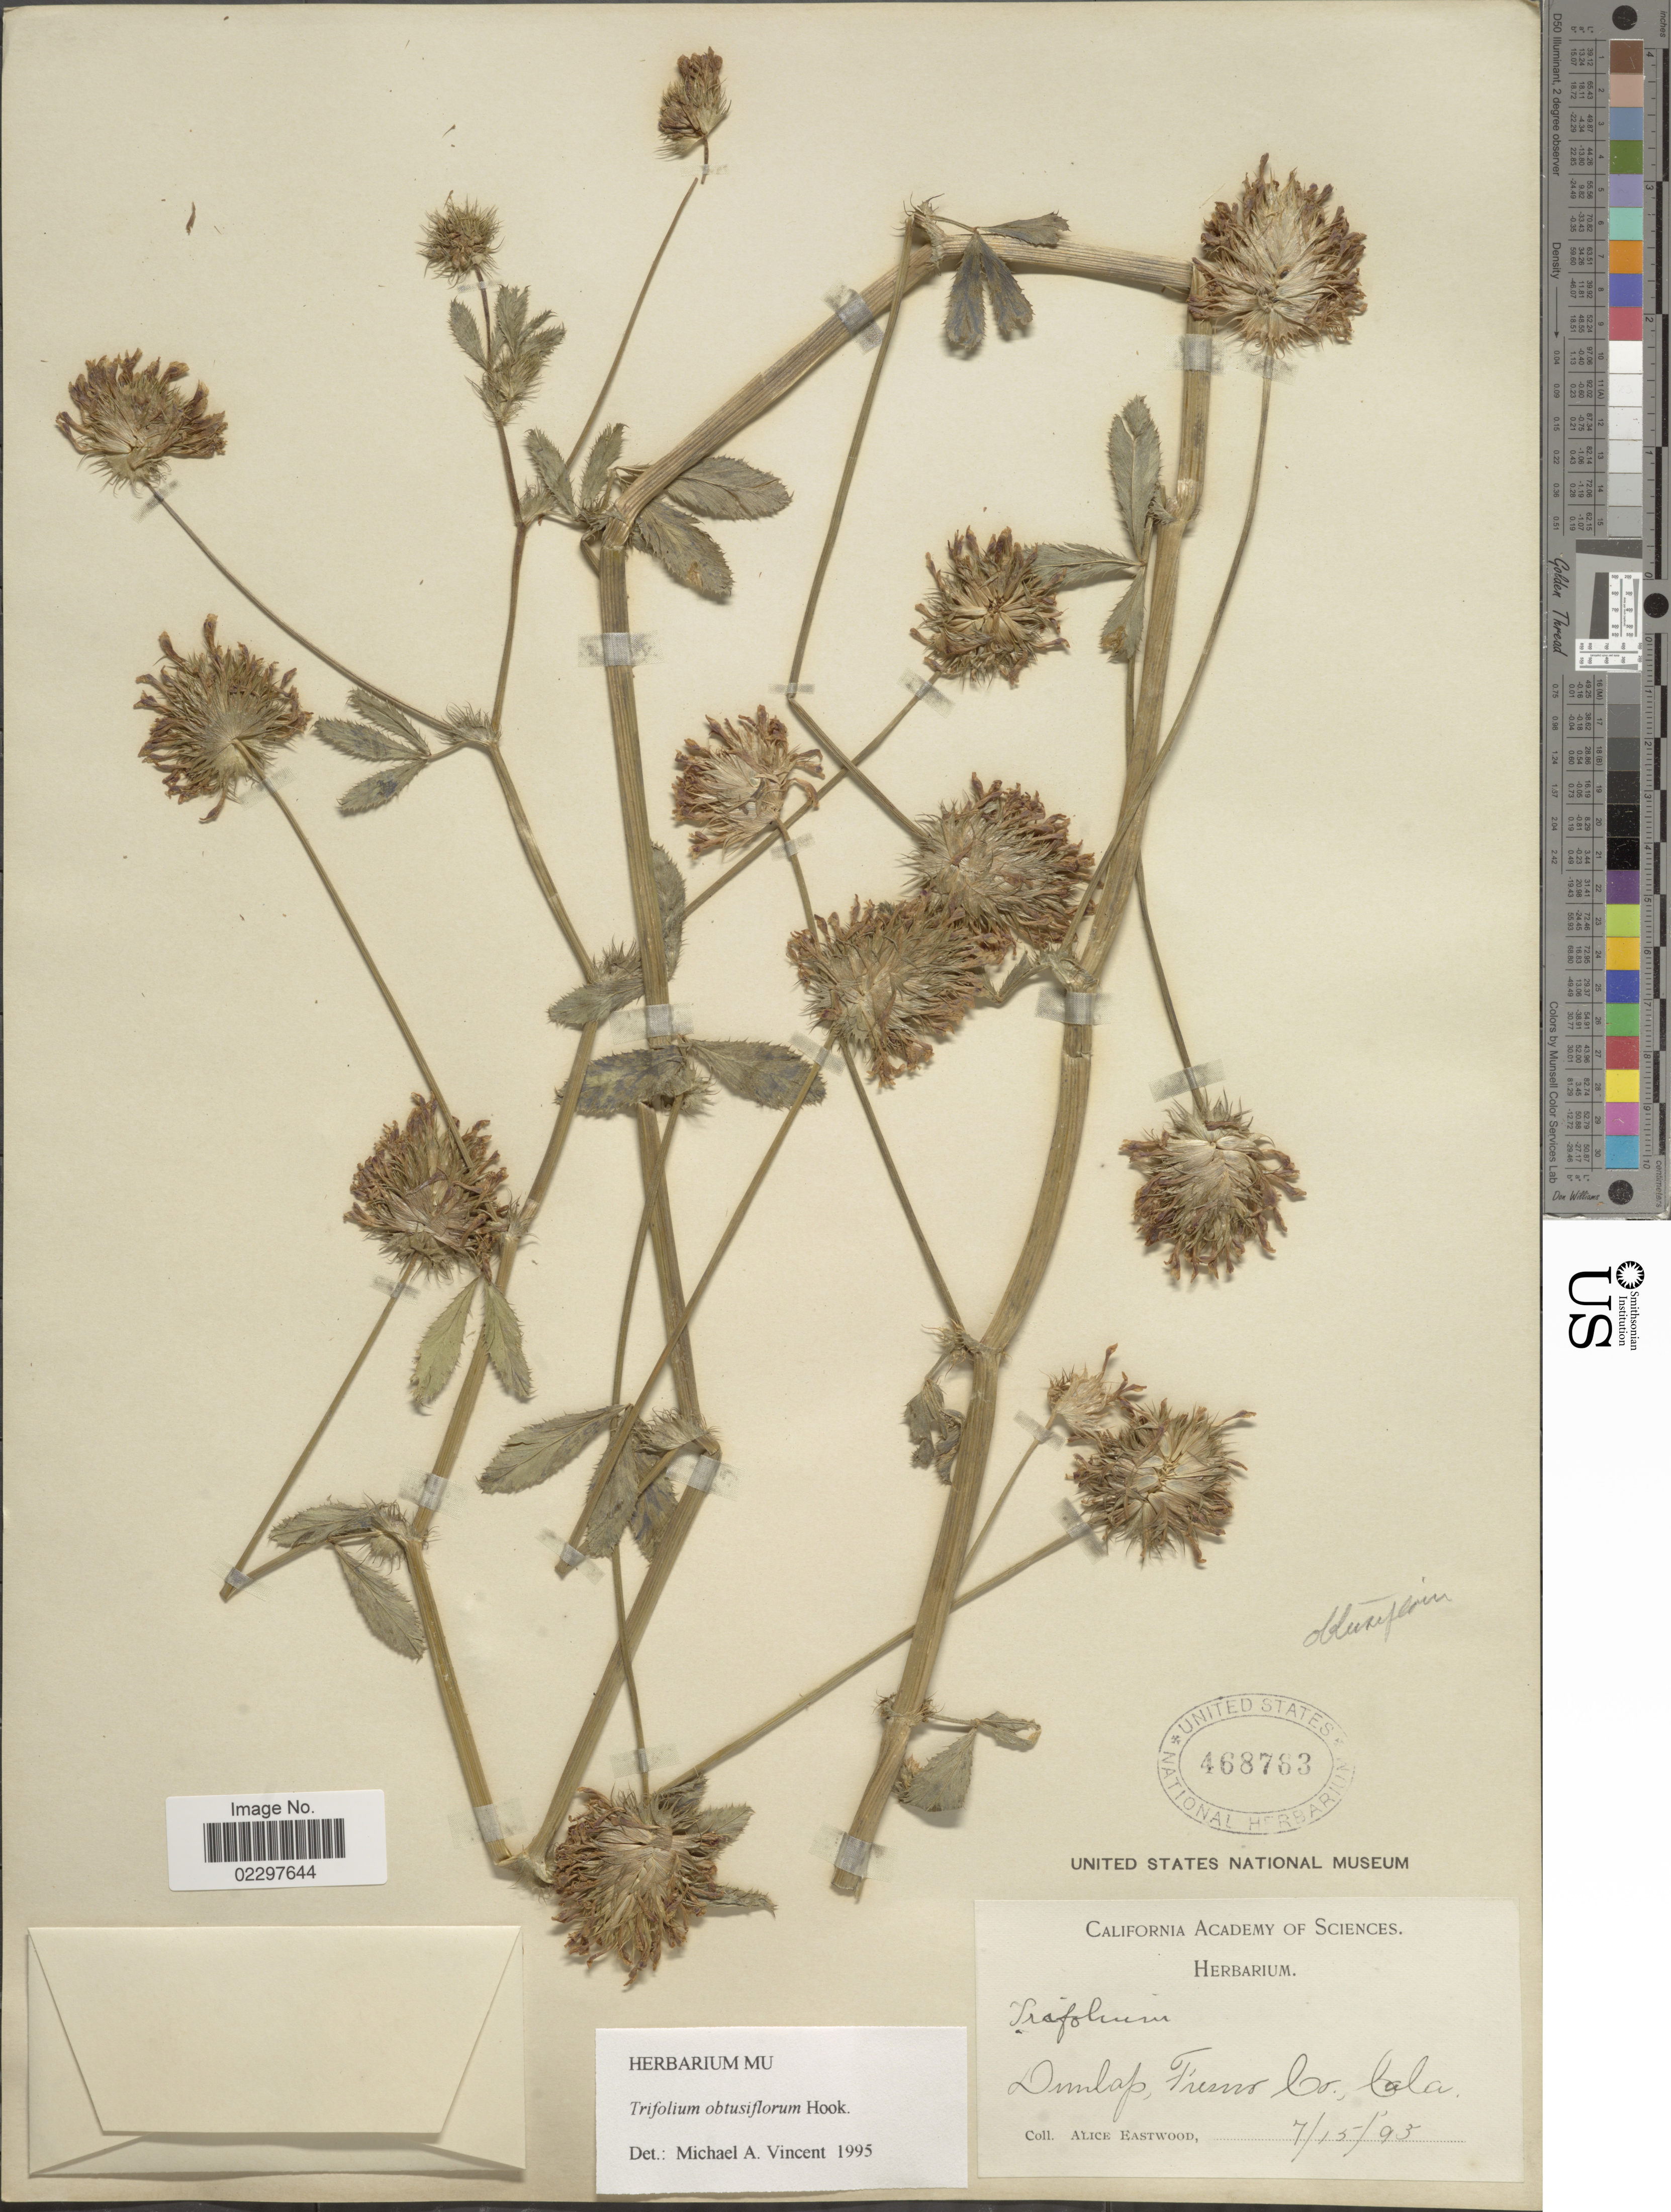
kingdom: Plantae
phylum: Tracheophyta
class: Magnoliopsida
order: Fabales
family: Fabaceae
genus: Trifolium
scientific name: Trifolium obtusiflorum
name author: Hook.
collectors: A. Eastwood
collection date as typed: Transcribed d/m/y: 15/7/93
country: United States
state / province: California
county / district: Fresno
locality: Dunlap, Fresno Co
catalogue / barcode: US 468763